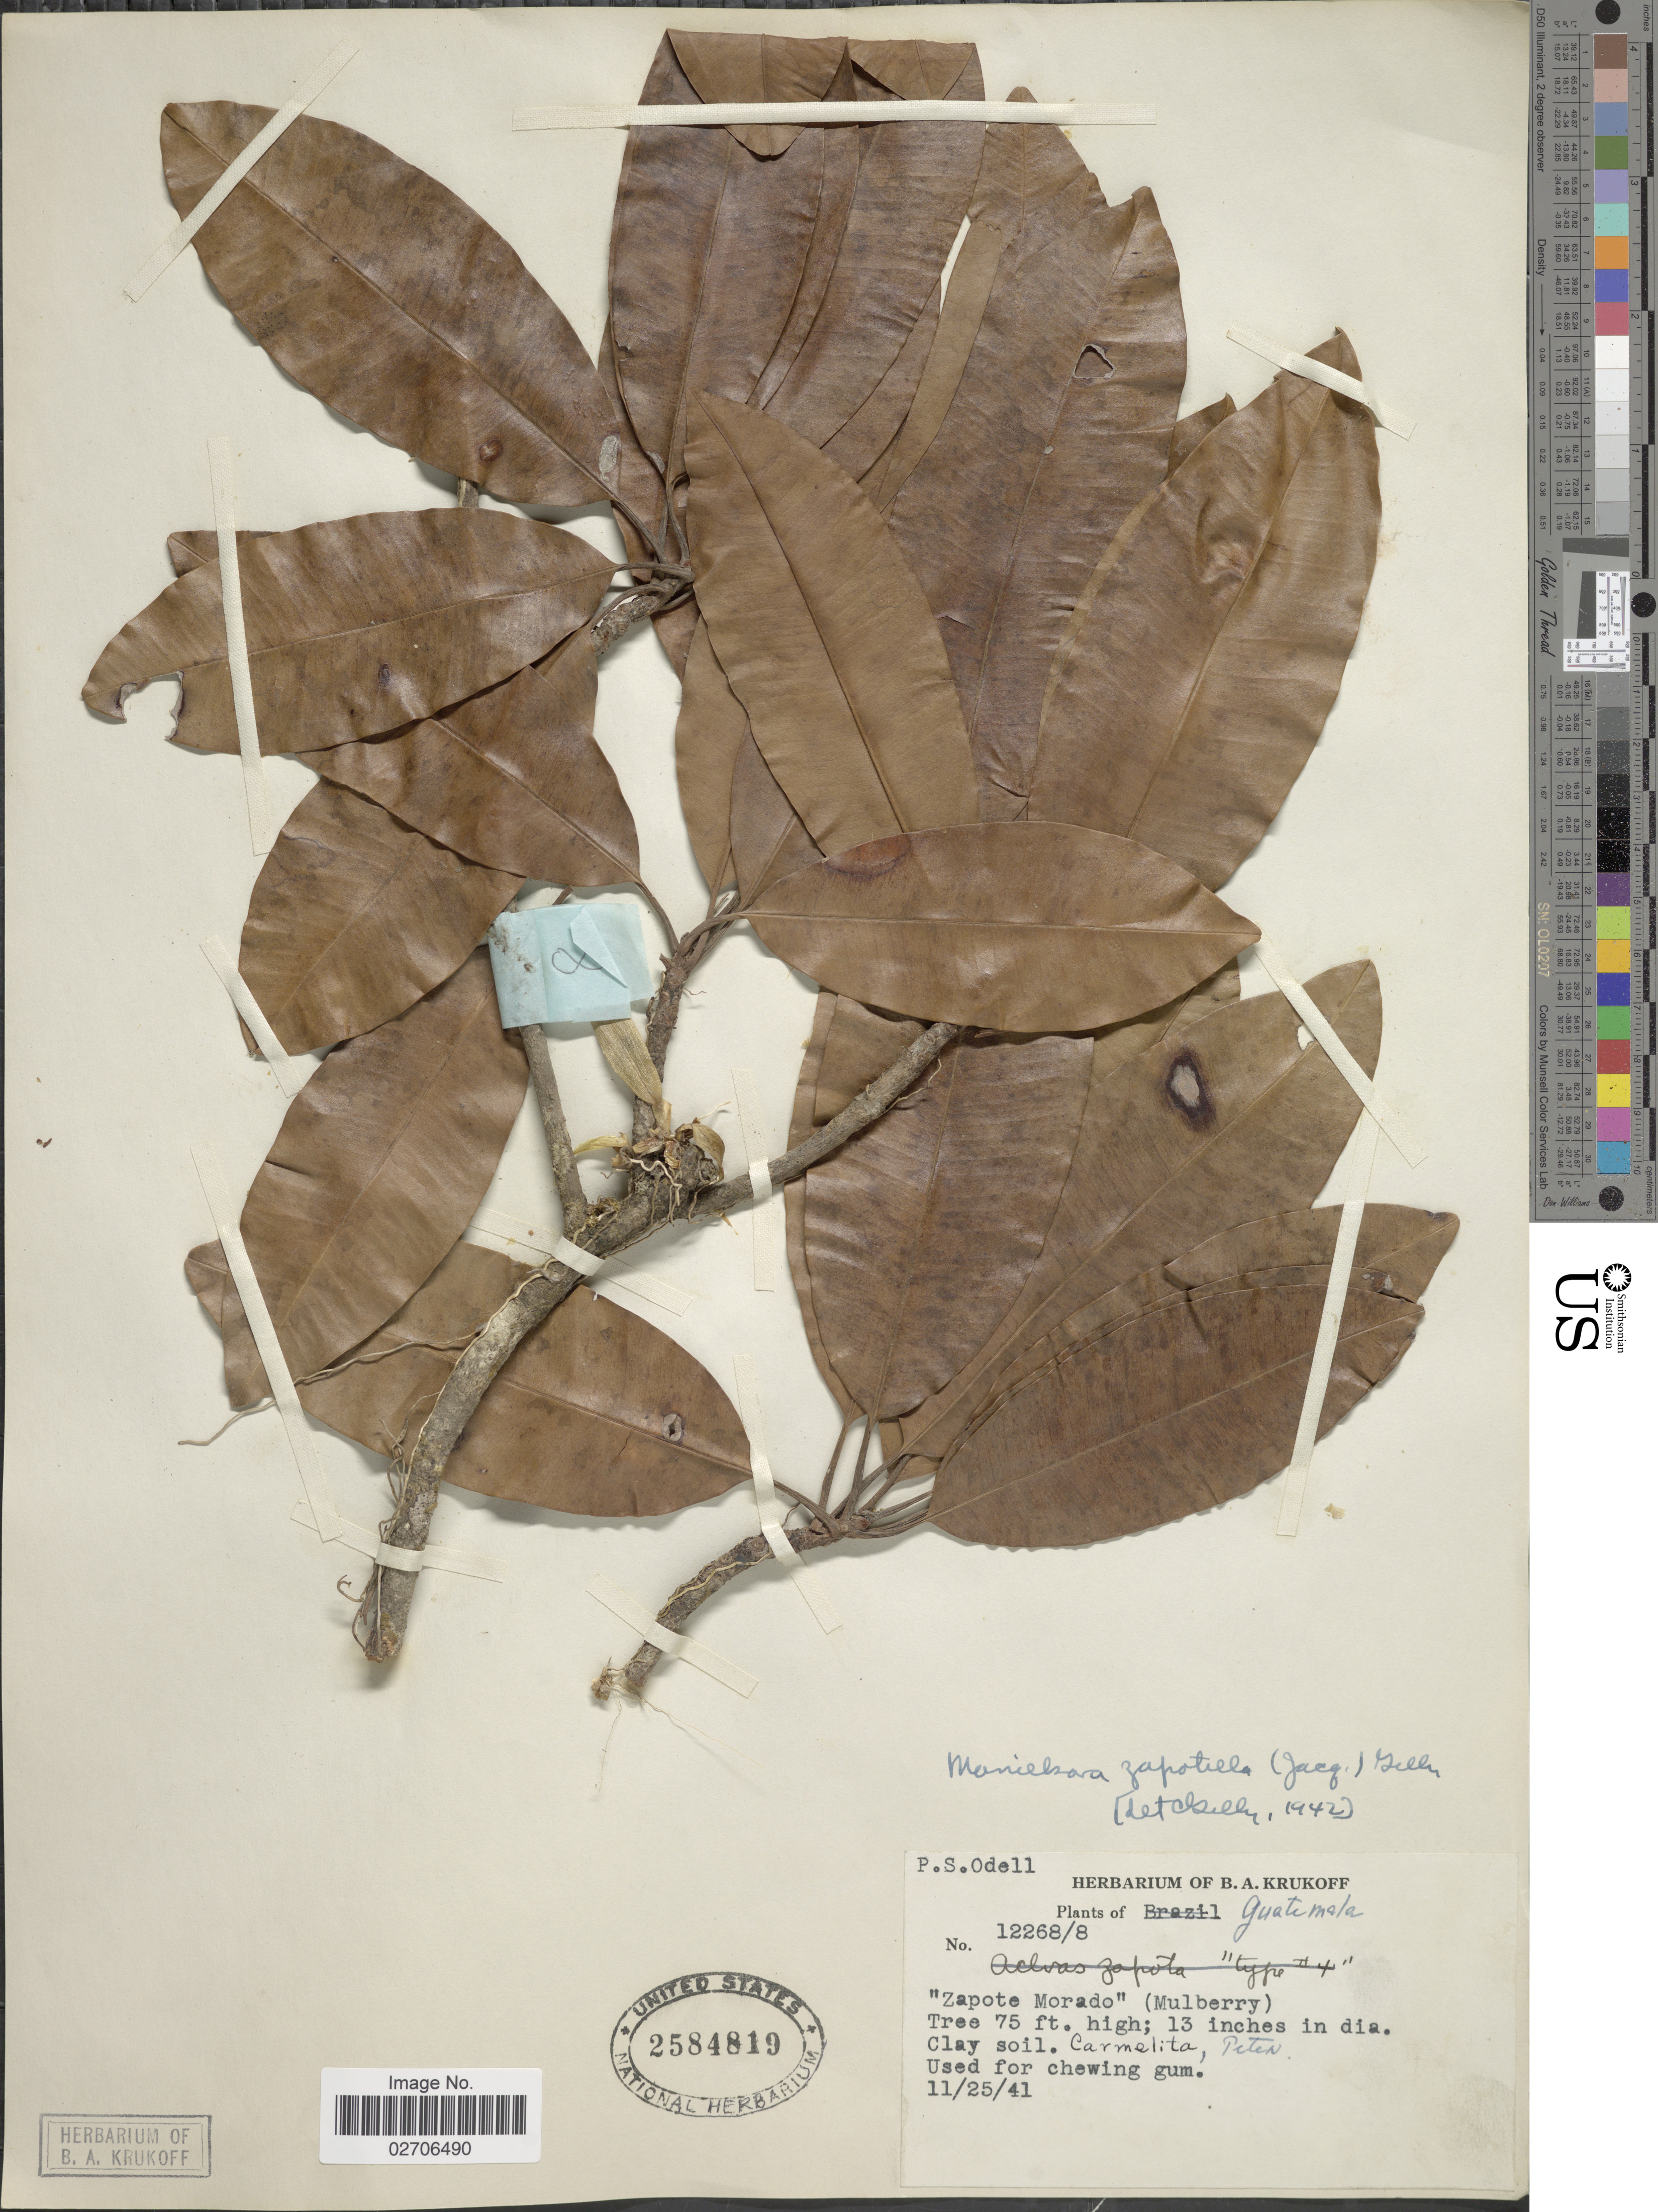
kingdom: Plantae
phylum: Tracheophyta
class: Magnoliopsida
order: Ericales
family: Sapotaceae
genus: Manilkara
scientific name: Manilkara zapota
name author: (L.) P. Royen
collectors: ex herb. B. A. Krukoff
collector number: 12268/8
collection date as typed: Transcribed d/m/y: 25/11/41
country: Guatemala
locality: Zapote Morado (Mulberry)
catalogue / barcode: US 2584819